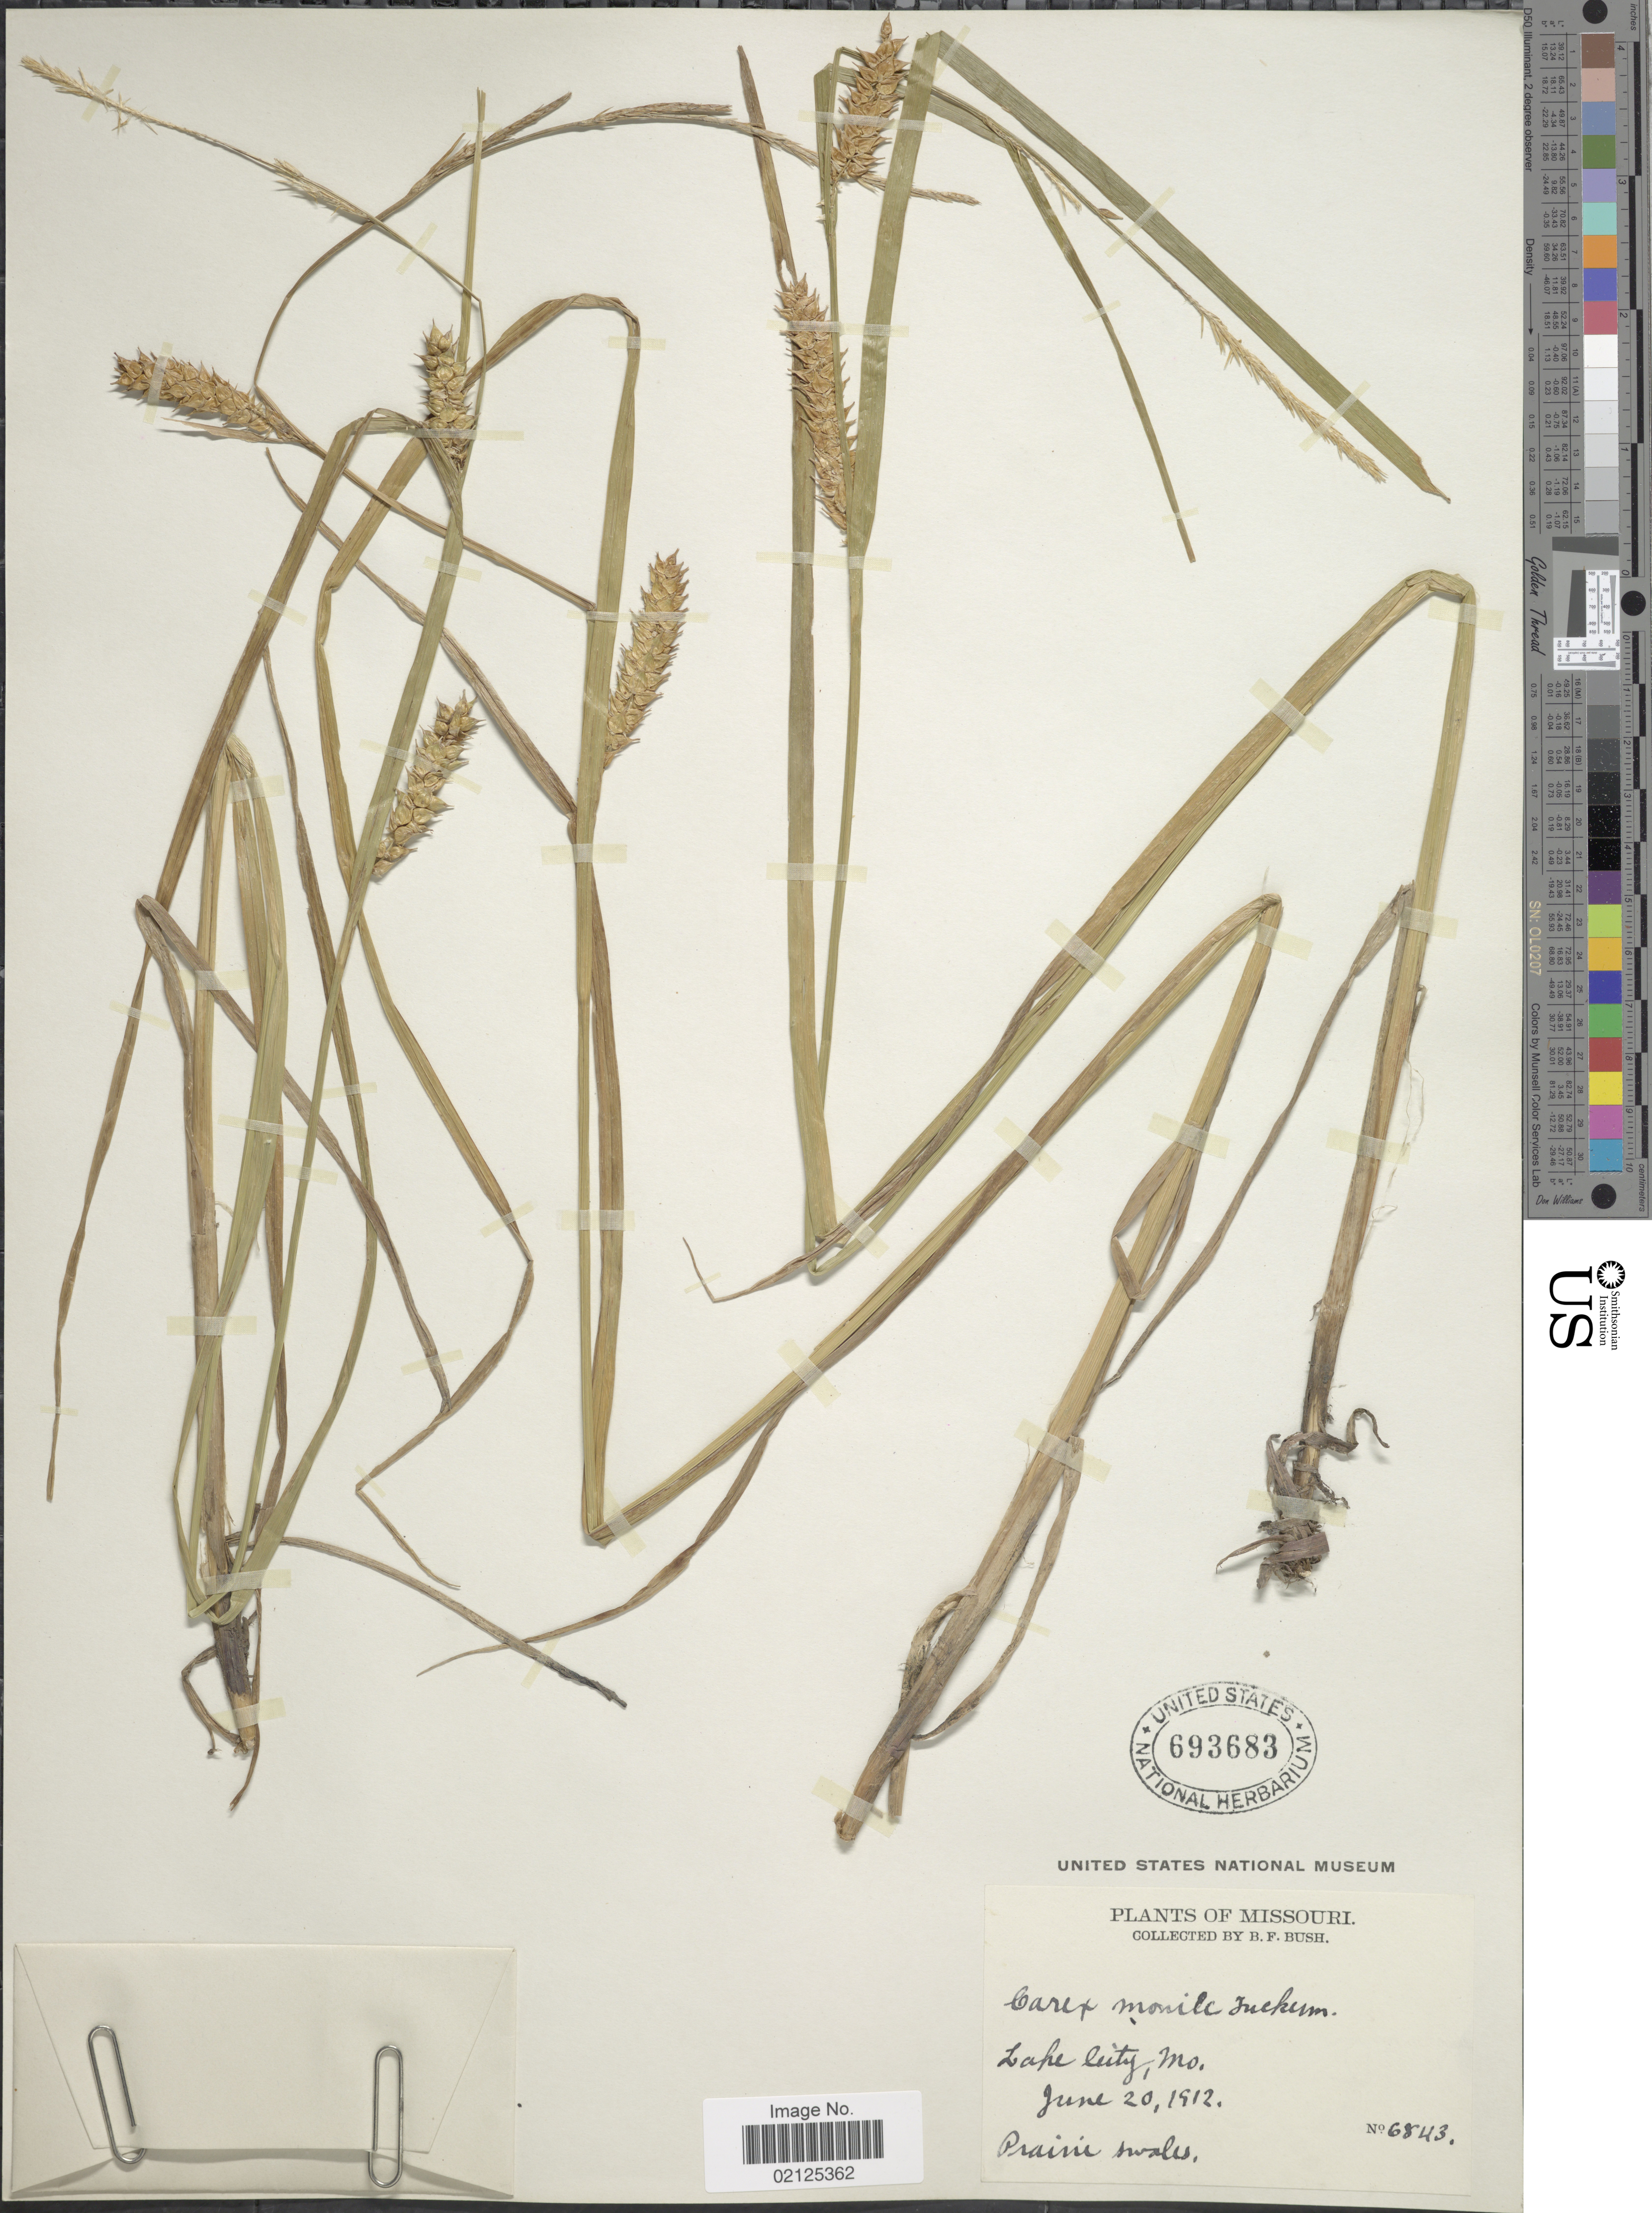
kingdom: Plantae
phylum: Tracheophyta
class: Liliopsida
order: Poales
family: Cyperaceae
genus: Carex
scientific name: Carex vesicaria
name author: L.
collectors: B. F. Bush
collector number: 6843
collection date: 1912-06-20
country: United States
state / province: Missouri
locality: Lake City, Prairie swales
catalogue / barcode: US 693683